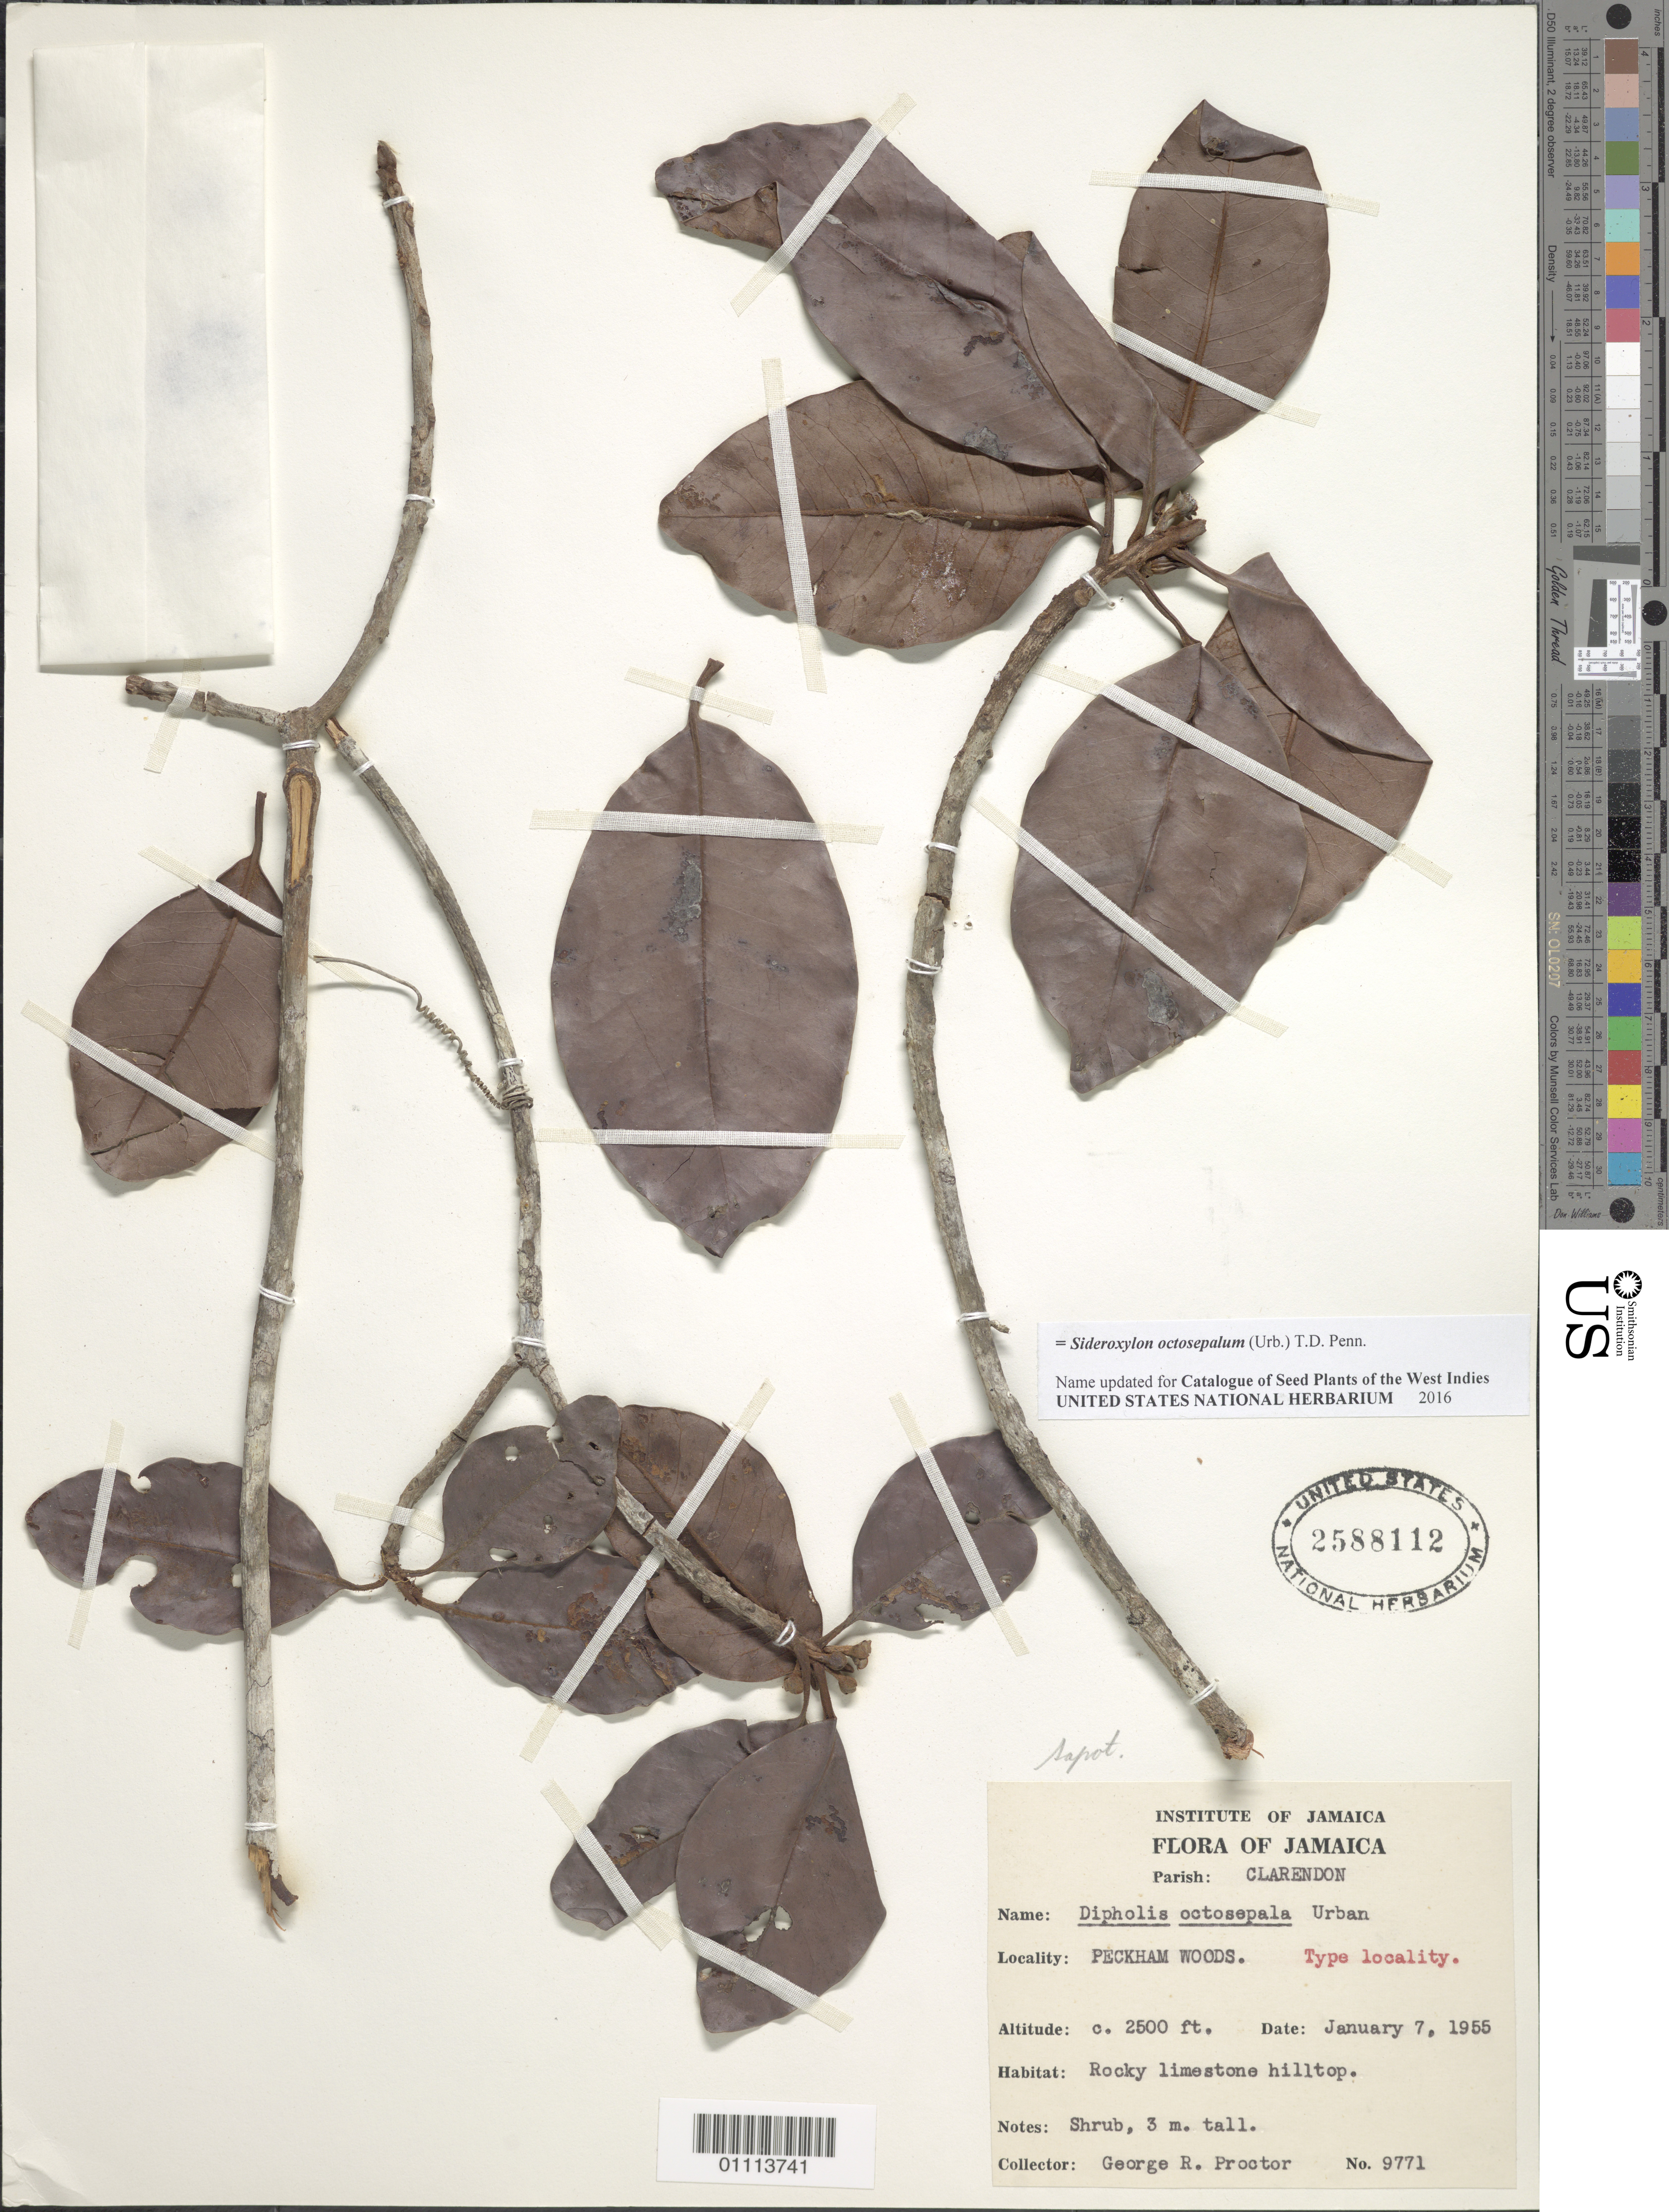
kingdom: Plantae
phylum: Tracheophyta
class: Magnoliopsida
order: Ericales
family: Sapotaceae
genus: Dipholis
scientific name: Dipholis octosepala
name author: Urb.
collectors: G. R. Proctor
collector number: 9771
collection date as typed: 07 Jan 1955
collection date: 1955-01-07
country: Jamaica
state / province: Clarendon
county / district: Peckham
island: Jamaica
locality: Peckham Woods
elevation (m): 762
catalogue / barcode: US 2588112